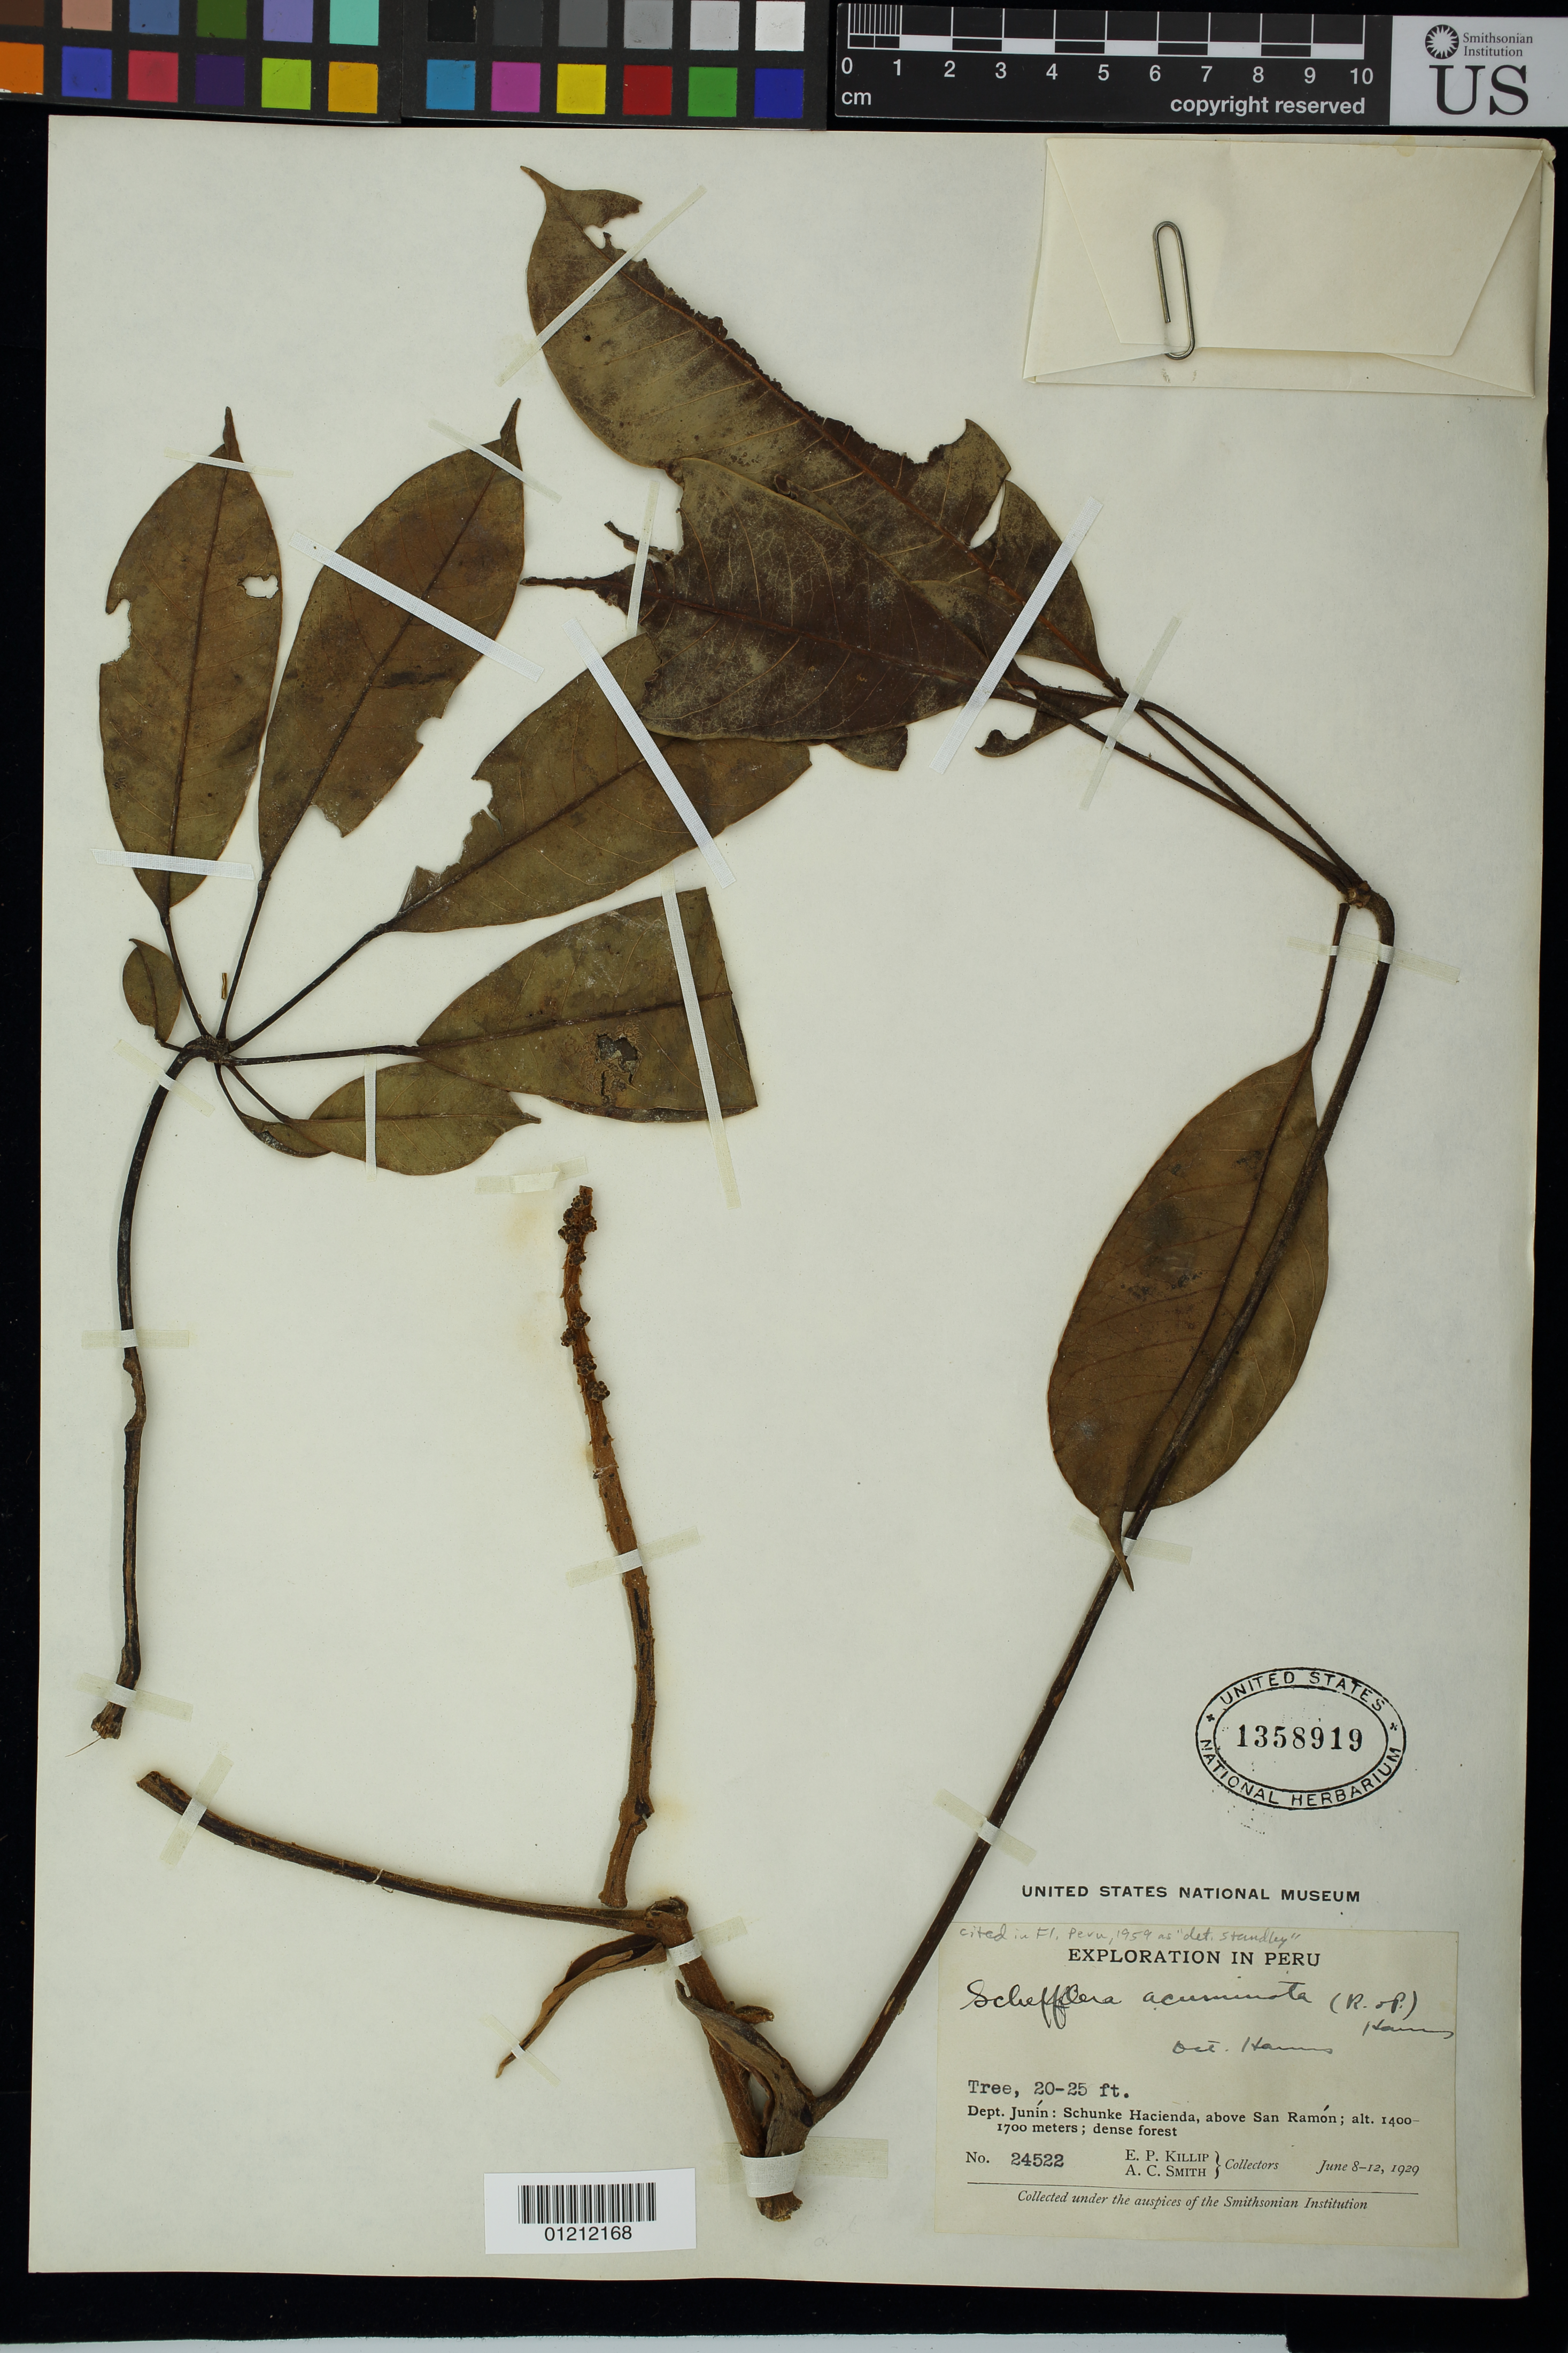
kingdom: Plantae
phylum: Tracheophyta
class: Magnoliopsida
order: Apiales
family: Araliaceae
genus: Schefflera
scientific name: Schefflera sp.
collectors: E. P. Killip & A. C. Smith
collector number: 24522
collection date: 1929-06-08/1929-06-12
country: Peru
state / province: Junín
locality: Schunke Hacienda, above San Ramón; dense forest.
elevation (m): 1400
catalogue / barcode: US 1358919